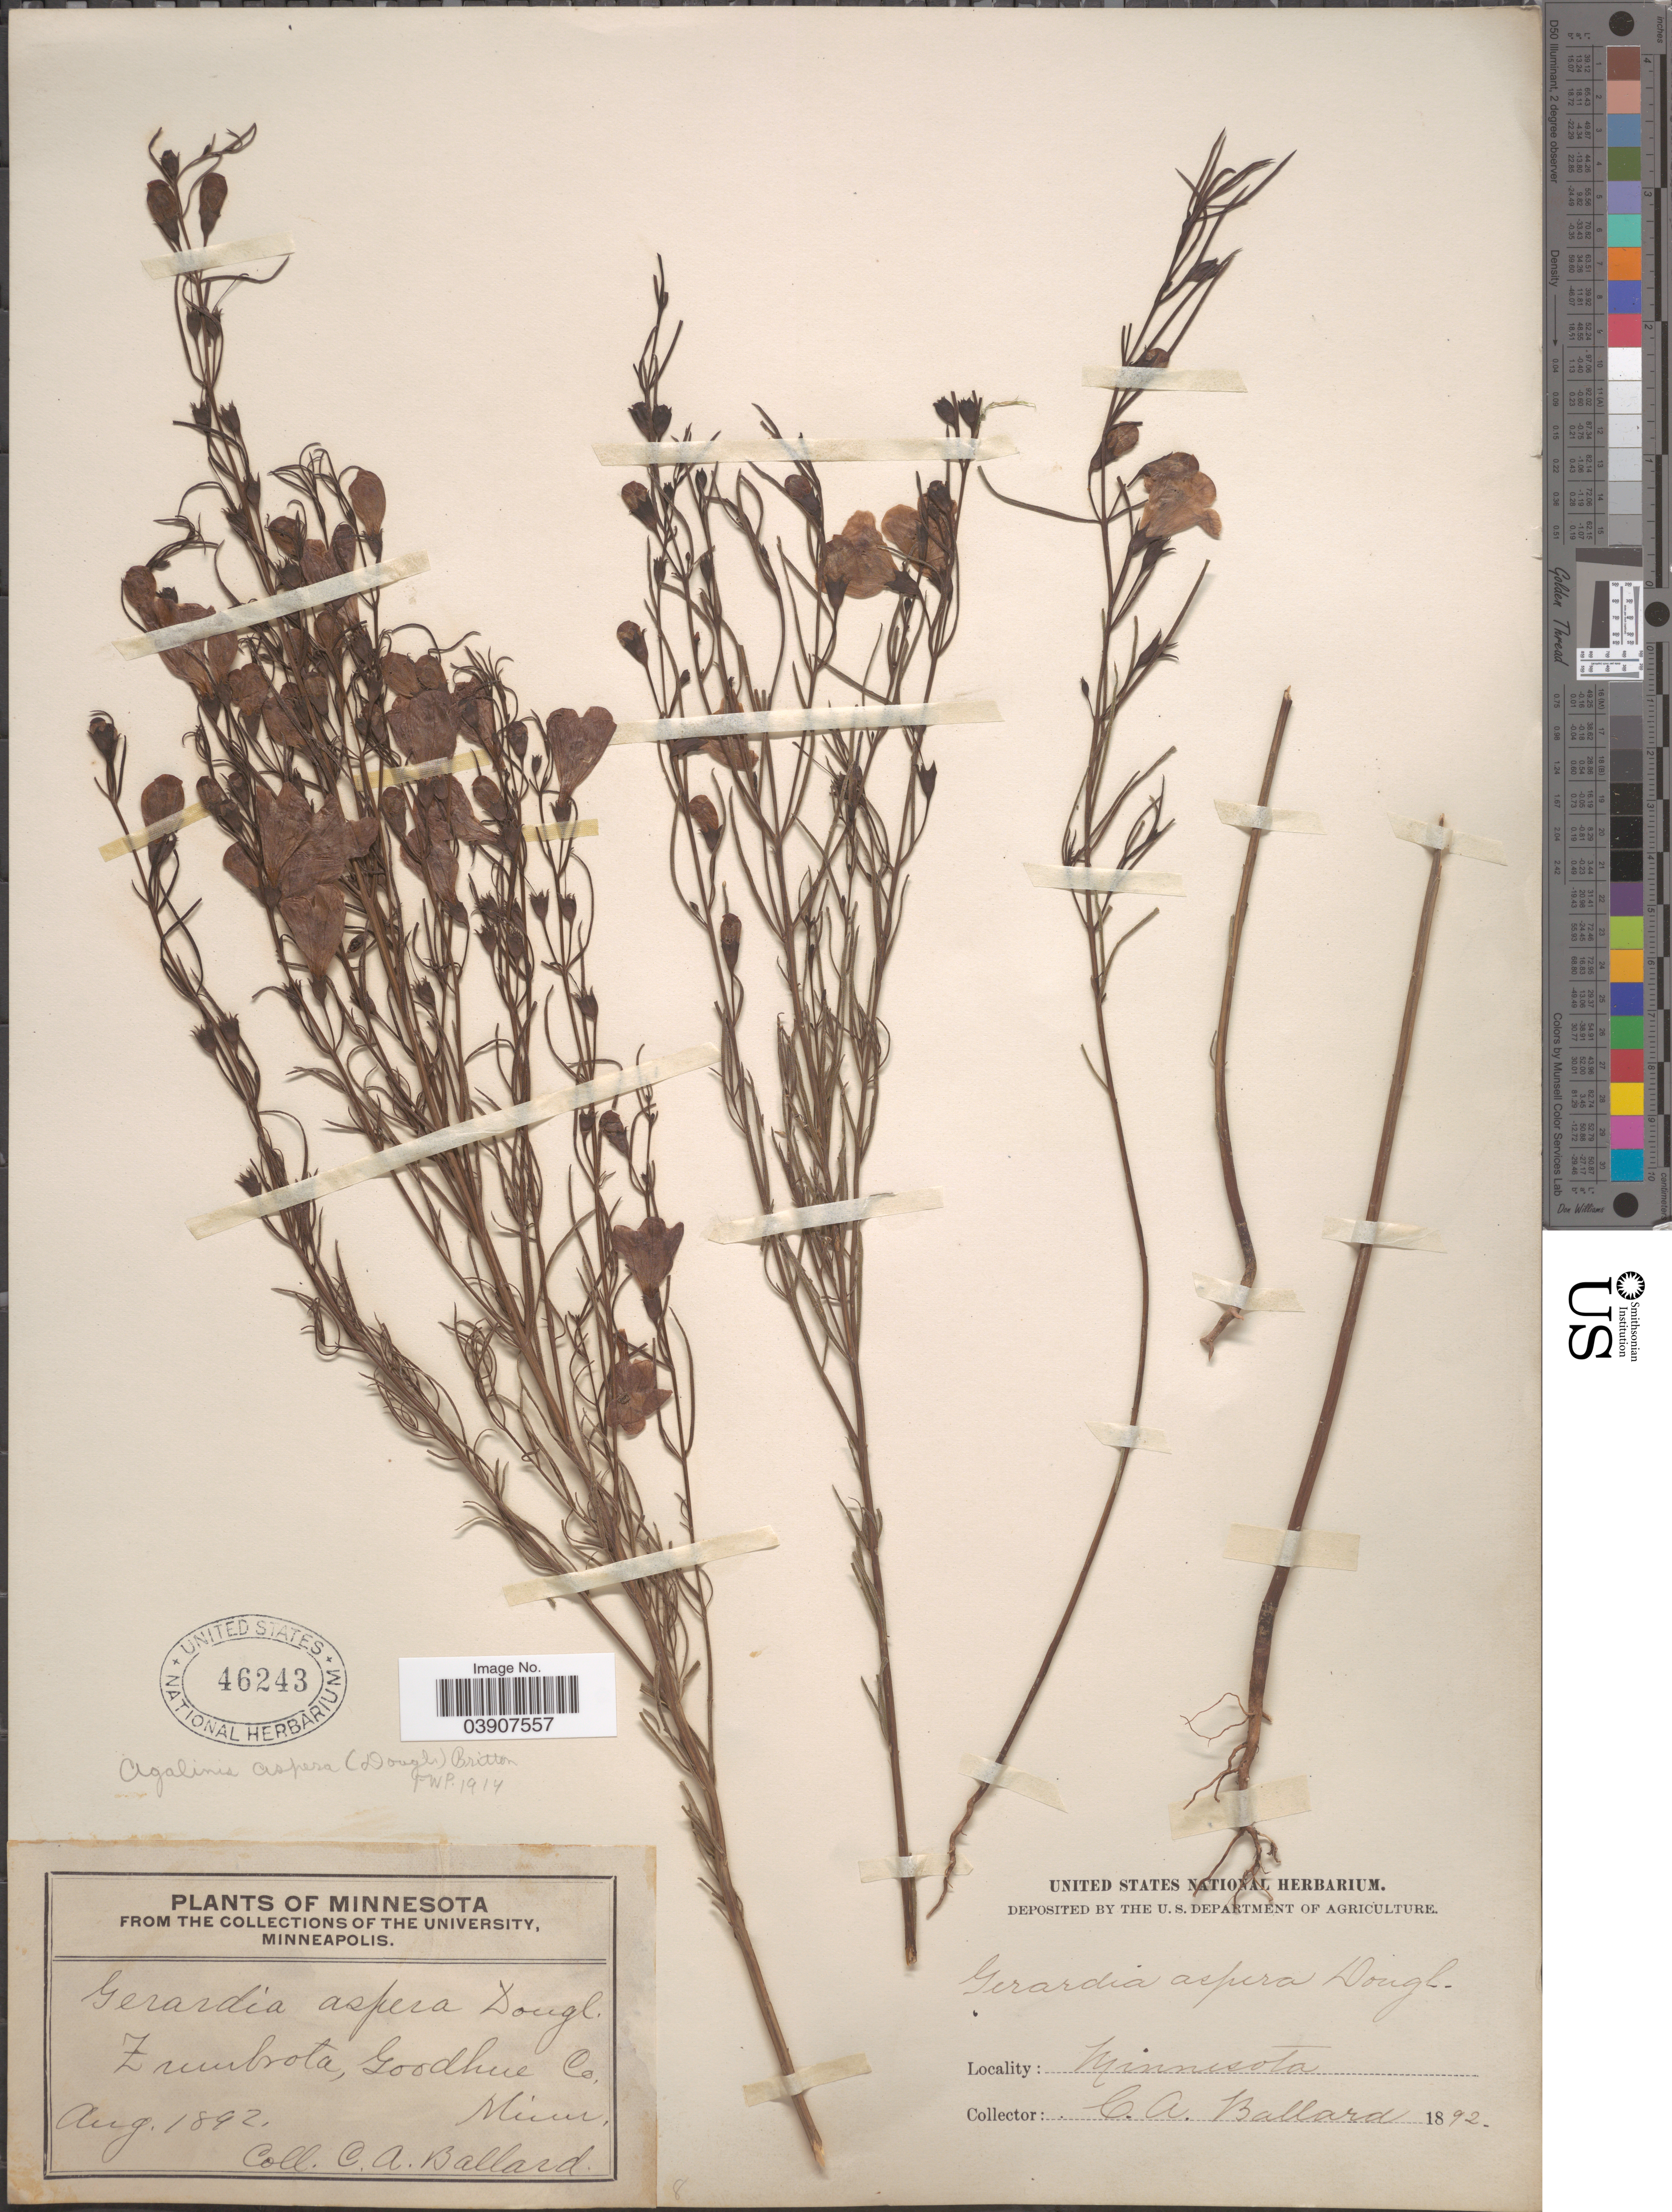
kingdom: Plantae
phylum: Tracheophyta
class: Magnoliopsida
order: Lamiales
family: Orobanchaceae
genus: Agalinis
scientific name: Agalinis aspera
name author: (Douglas ex Benth.) Britton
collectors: C. A. Ballard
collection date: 1892-08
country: United States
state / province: Minnesota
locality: Zumbrota, Goodhue Co.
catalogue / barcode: US 46243